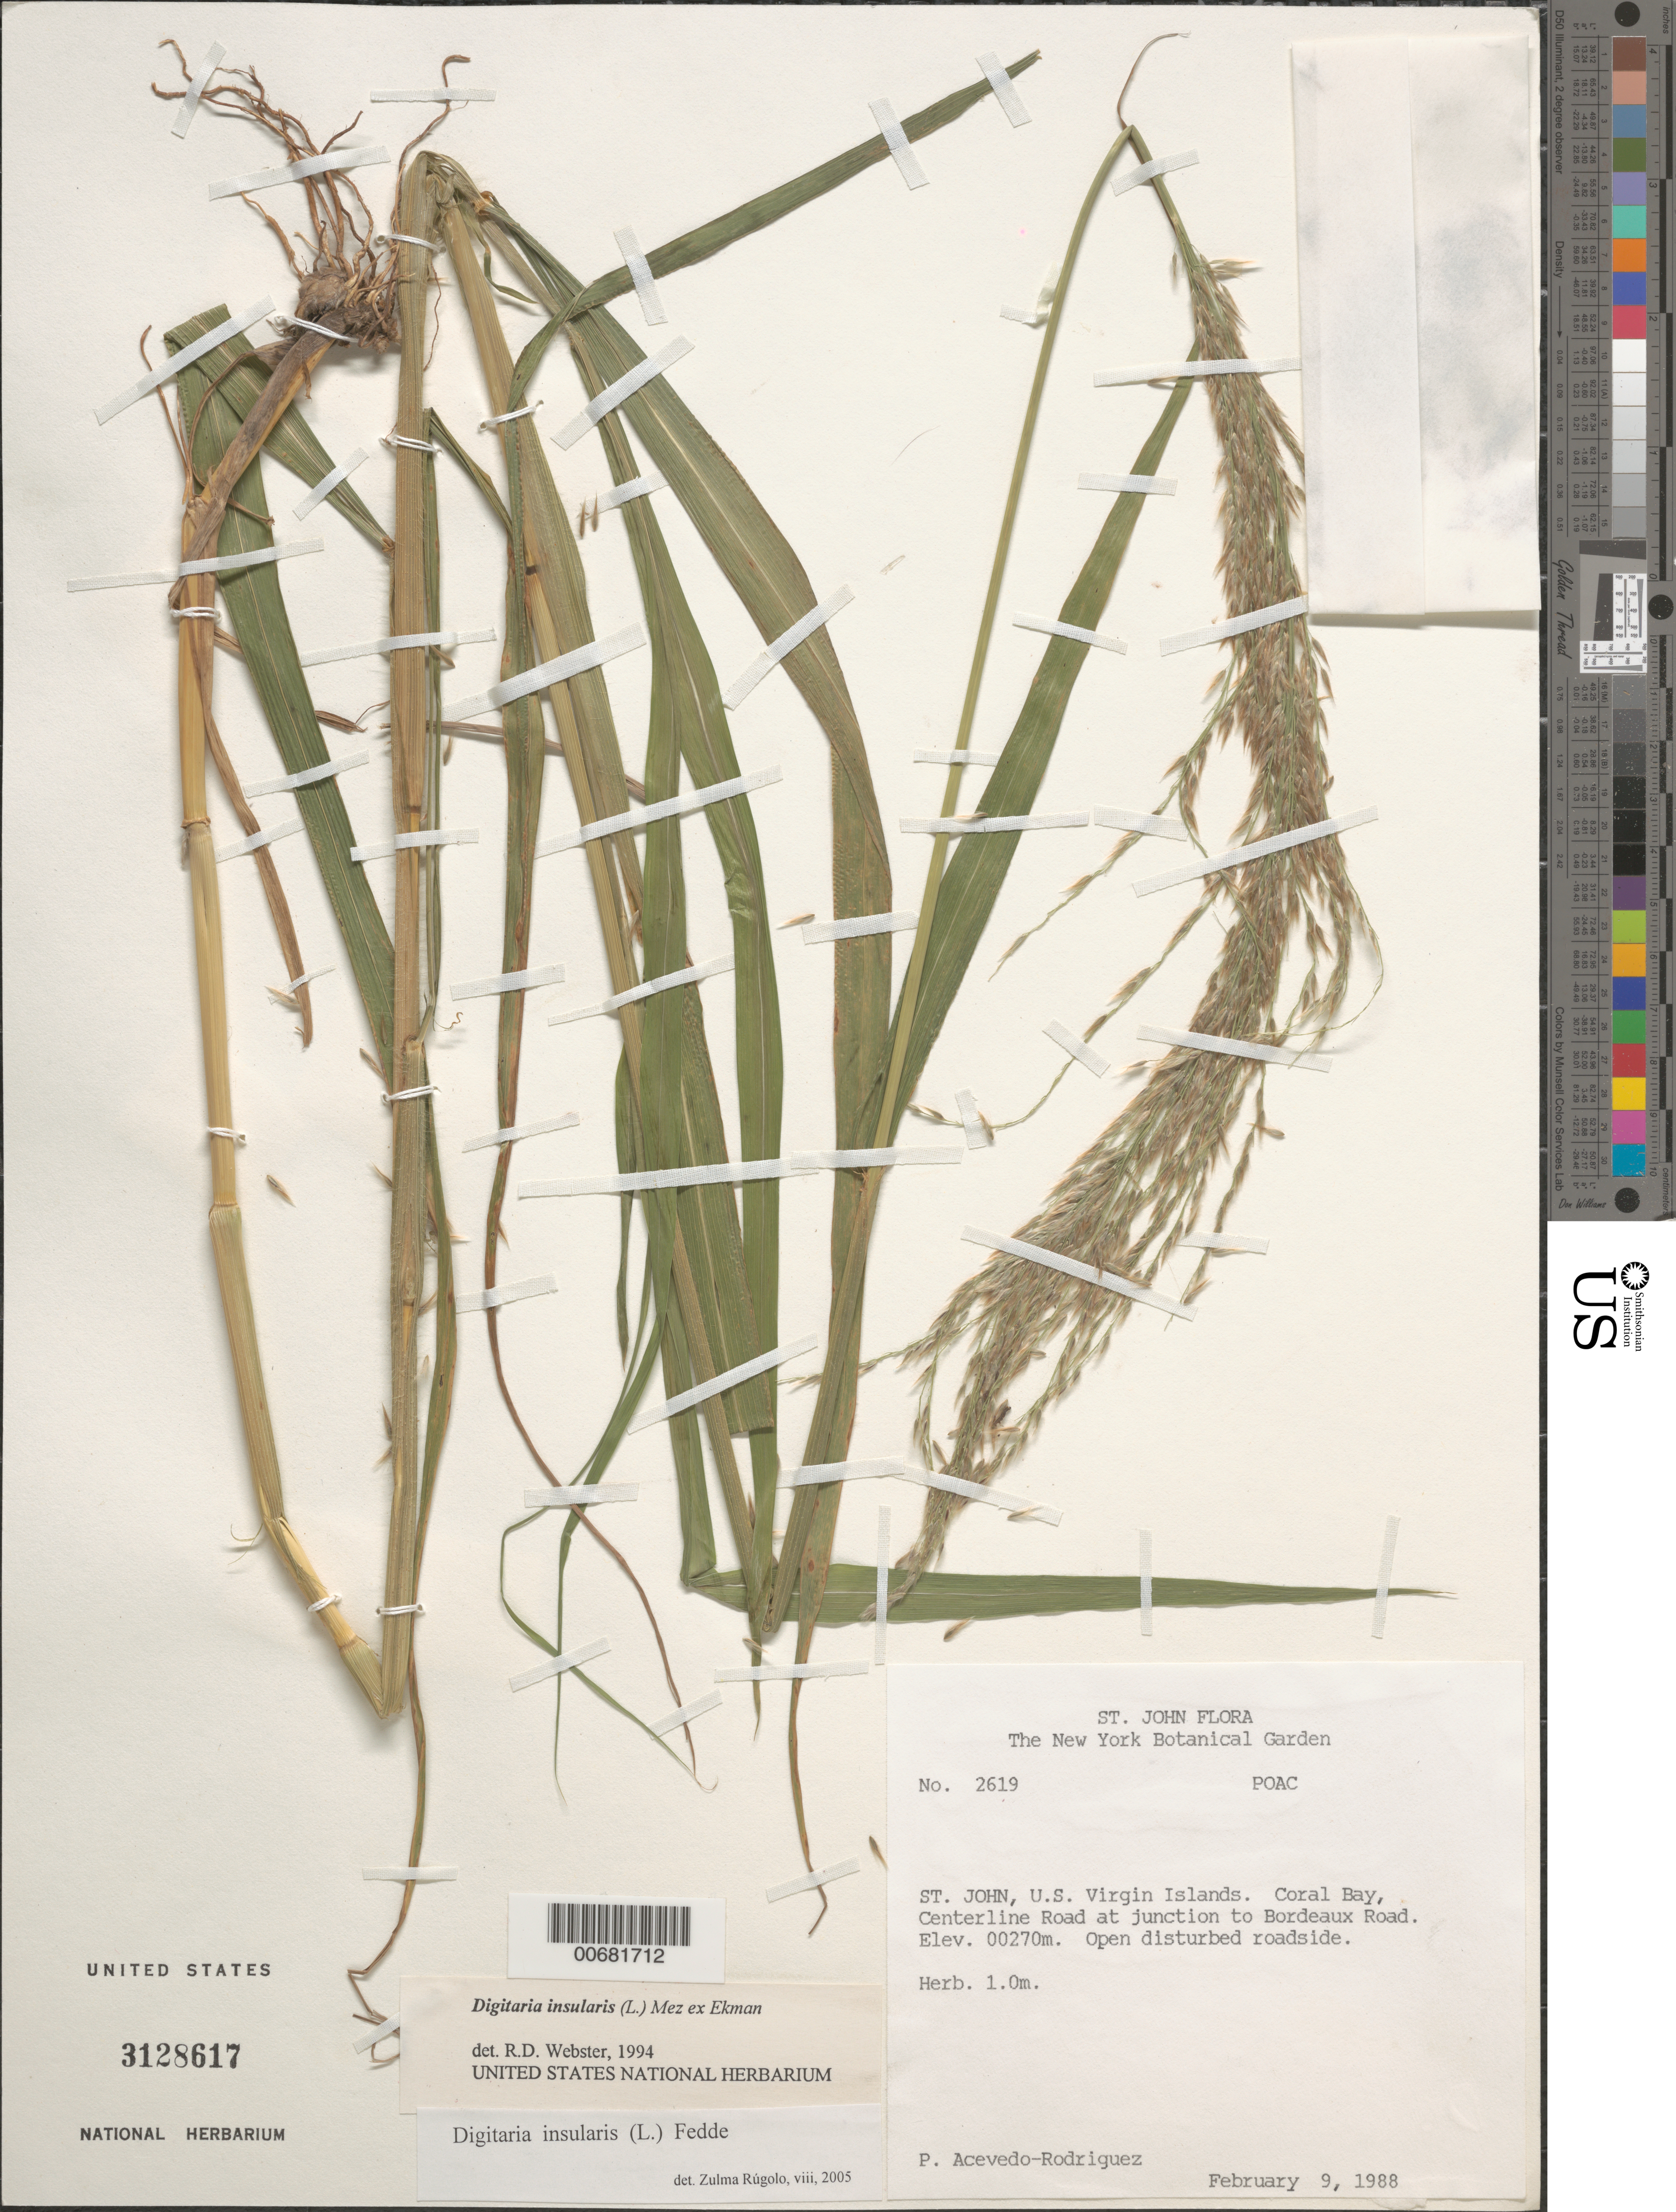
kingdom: Plantae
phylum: Tracheophyta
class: Liliopsida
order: Poales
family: Poaceae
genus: Digitaria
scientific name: Digitaria insularis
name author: (L.) Mez ex Ekman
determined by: Webster, Robert D.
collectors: P. Acevedo-Rodr.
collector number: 2619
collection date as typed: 09 Feb 1988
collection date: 1988-02-09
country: U.S. Virgin Islands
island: St. John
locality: Centerline Road at junction with Bordeaux Road.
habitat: Open disturbed roadside.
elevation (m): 270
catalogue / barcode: US 3128617